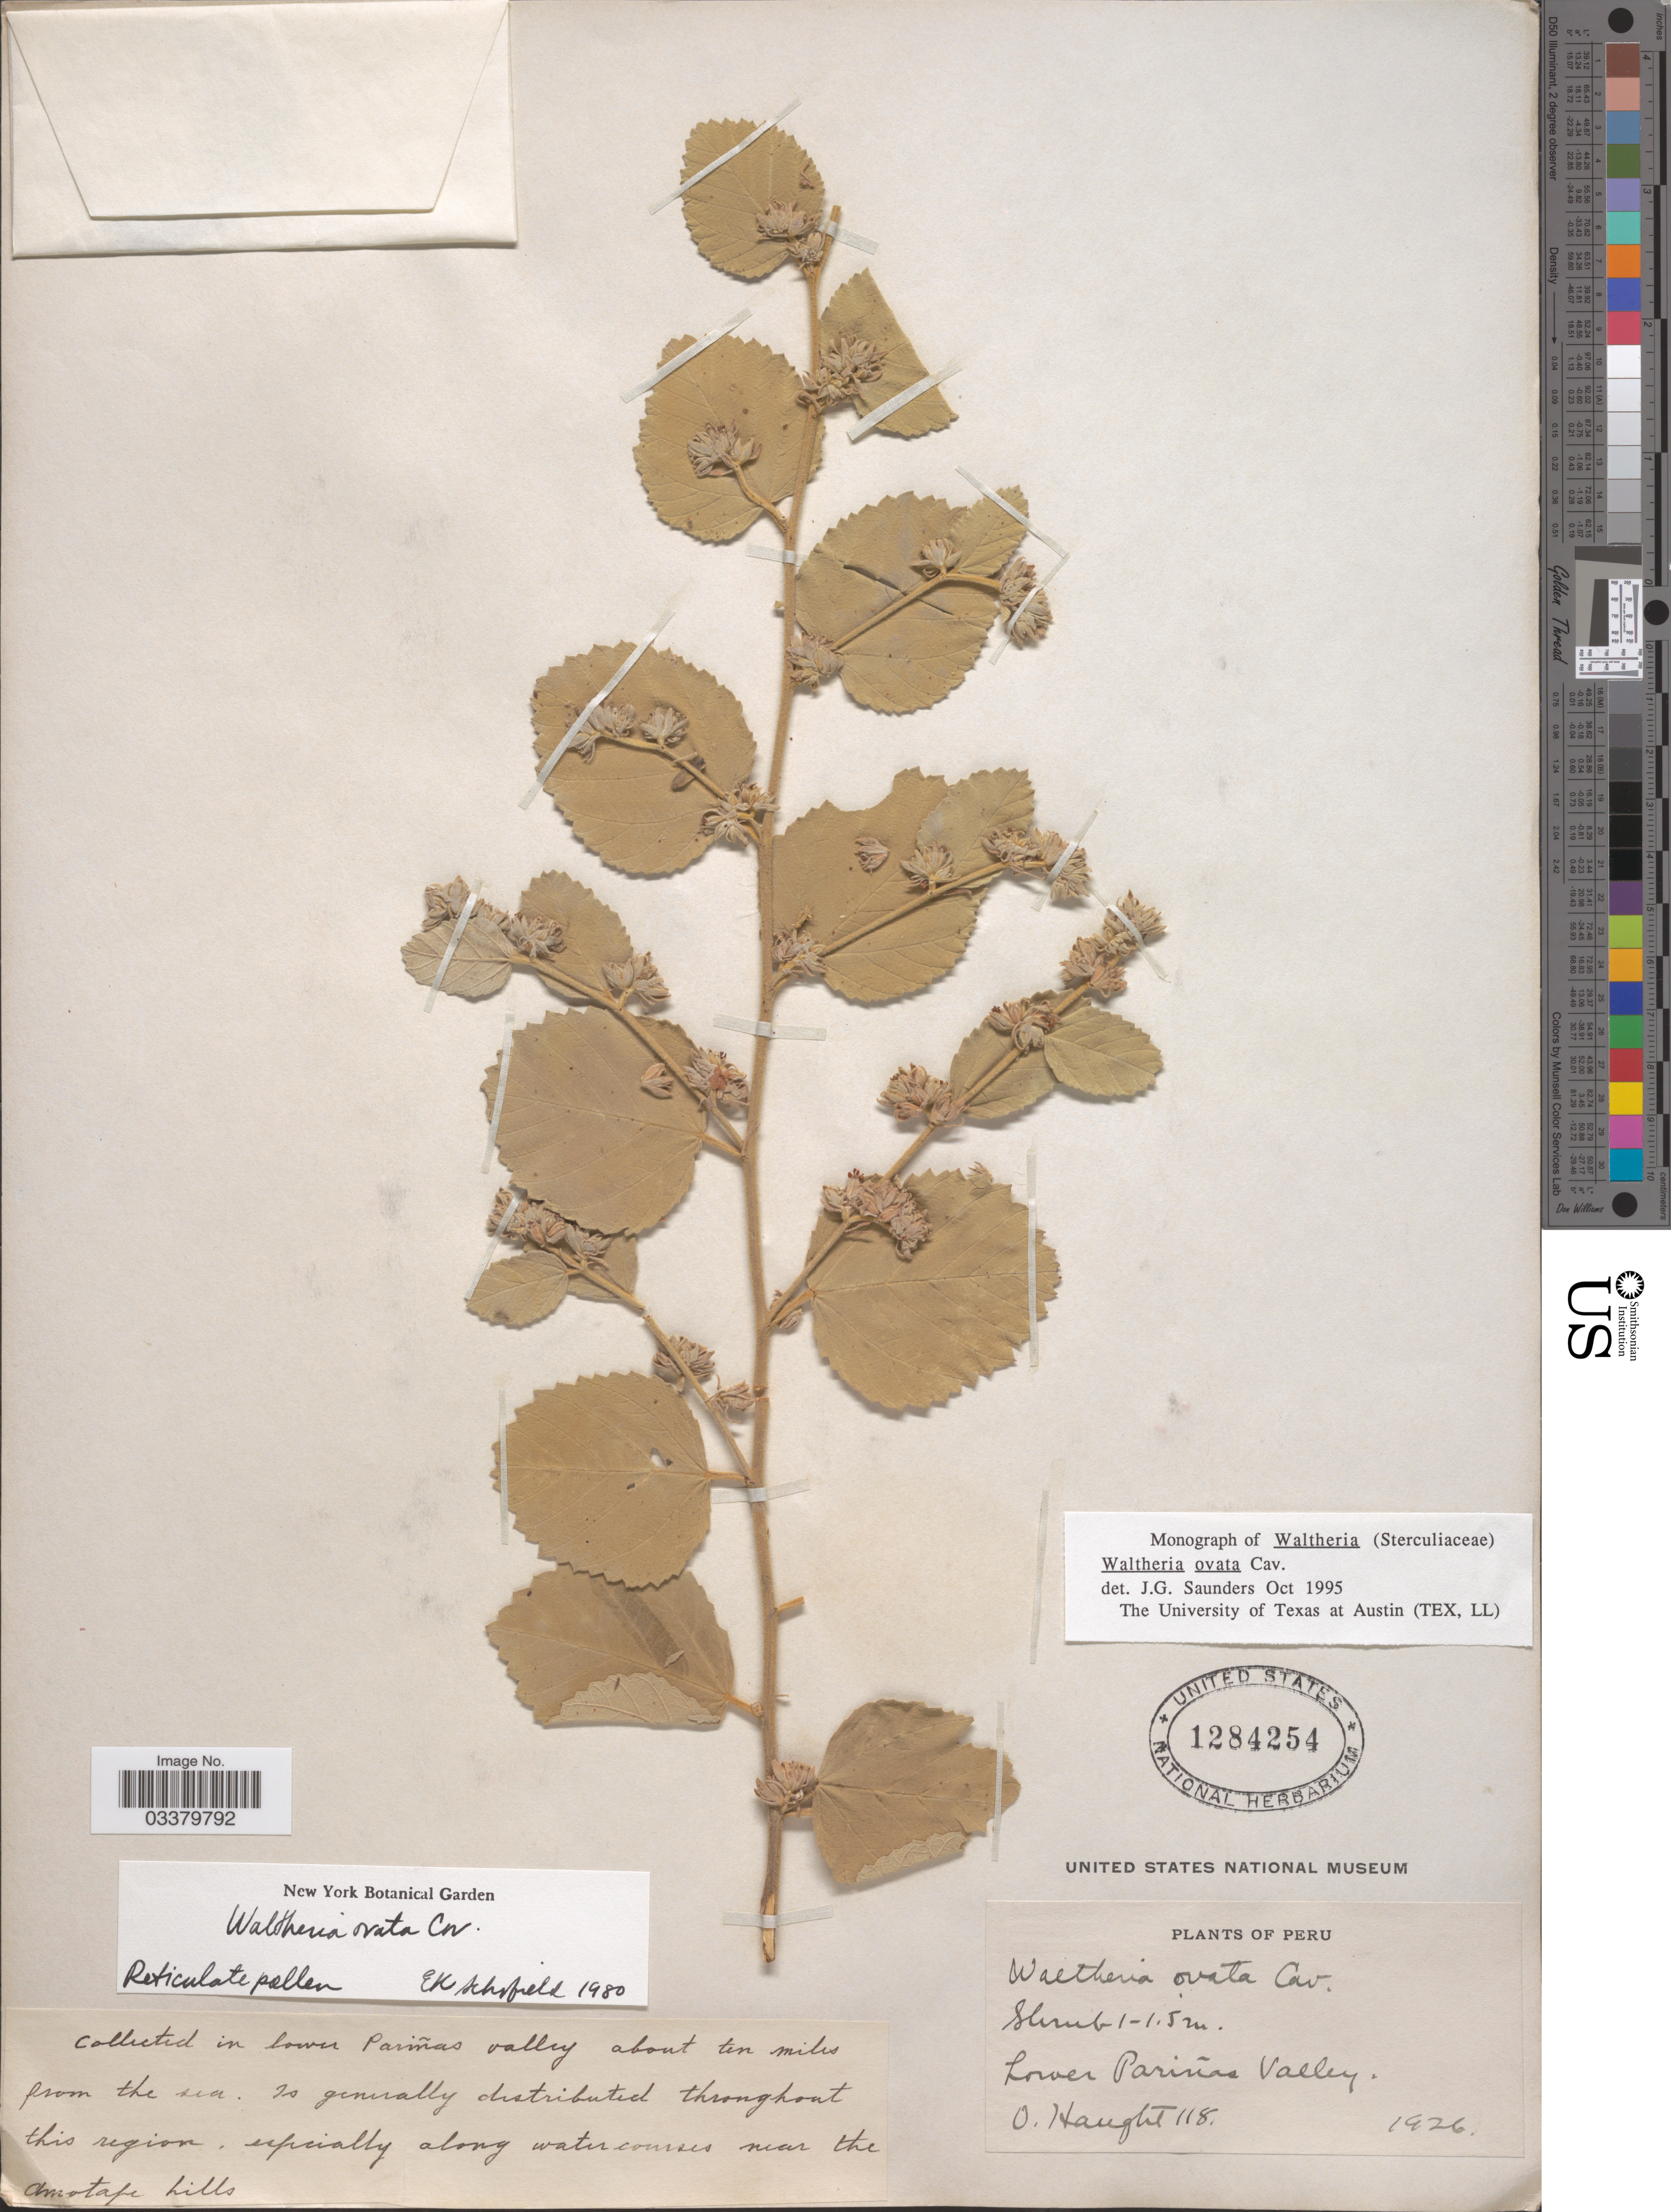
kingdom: Plantae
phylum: Tracheophyta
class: Magnoliopsida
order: Malvales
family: Malvaceae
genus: Waltheria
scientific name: Waltheria ovata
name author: Cav.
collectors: O. Haught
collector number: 118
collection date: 1926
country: Peru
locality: Lower Pariñas Valley about ten miles from the sea.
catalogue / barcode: US 1284254